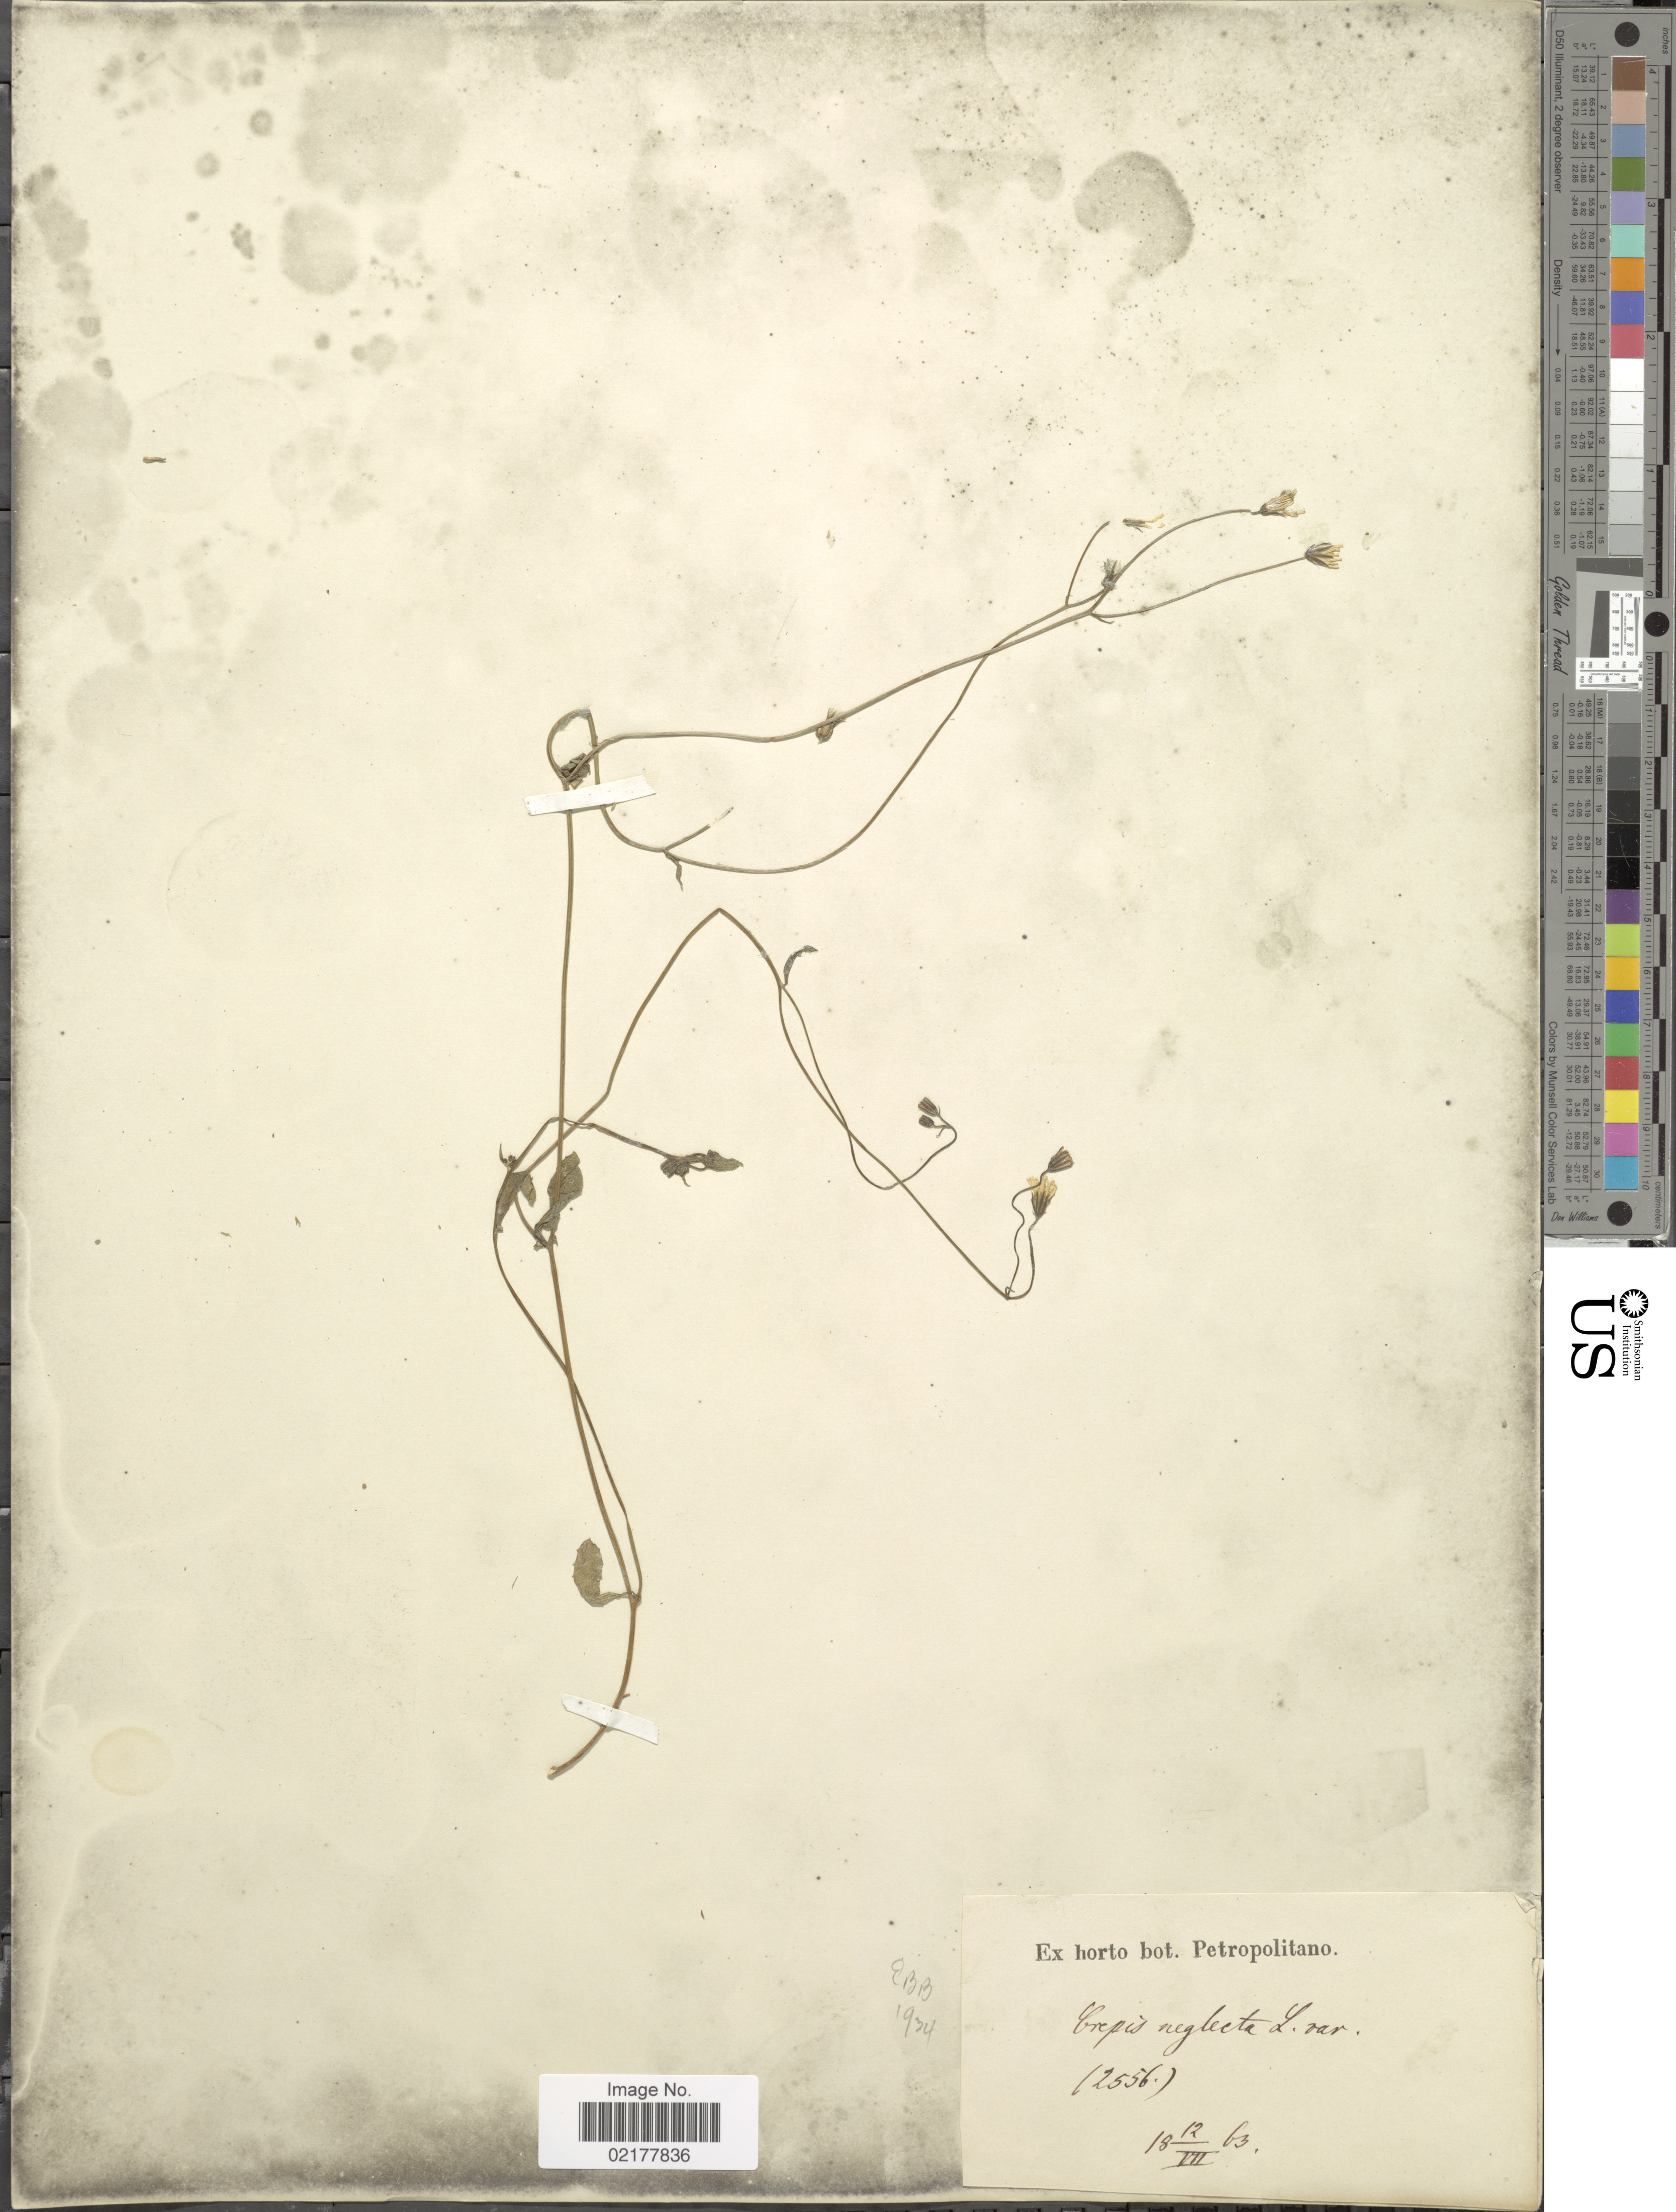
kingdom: Plantae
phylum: Tracheophyta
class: Magnoliopsida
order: Asterales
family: Asteraceae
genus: Crepis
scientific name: Crepis neglecta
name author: L.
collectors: ex Horto Bot. Petropolitano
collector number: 2556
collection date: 1863-07-12